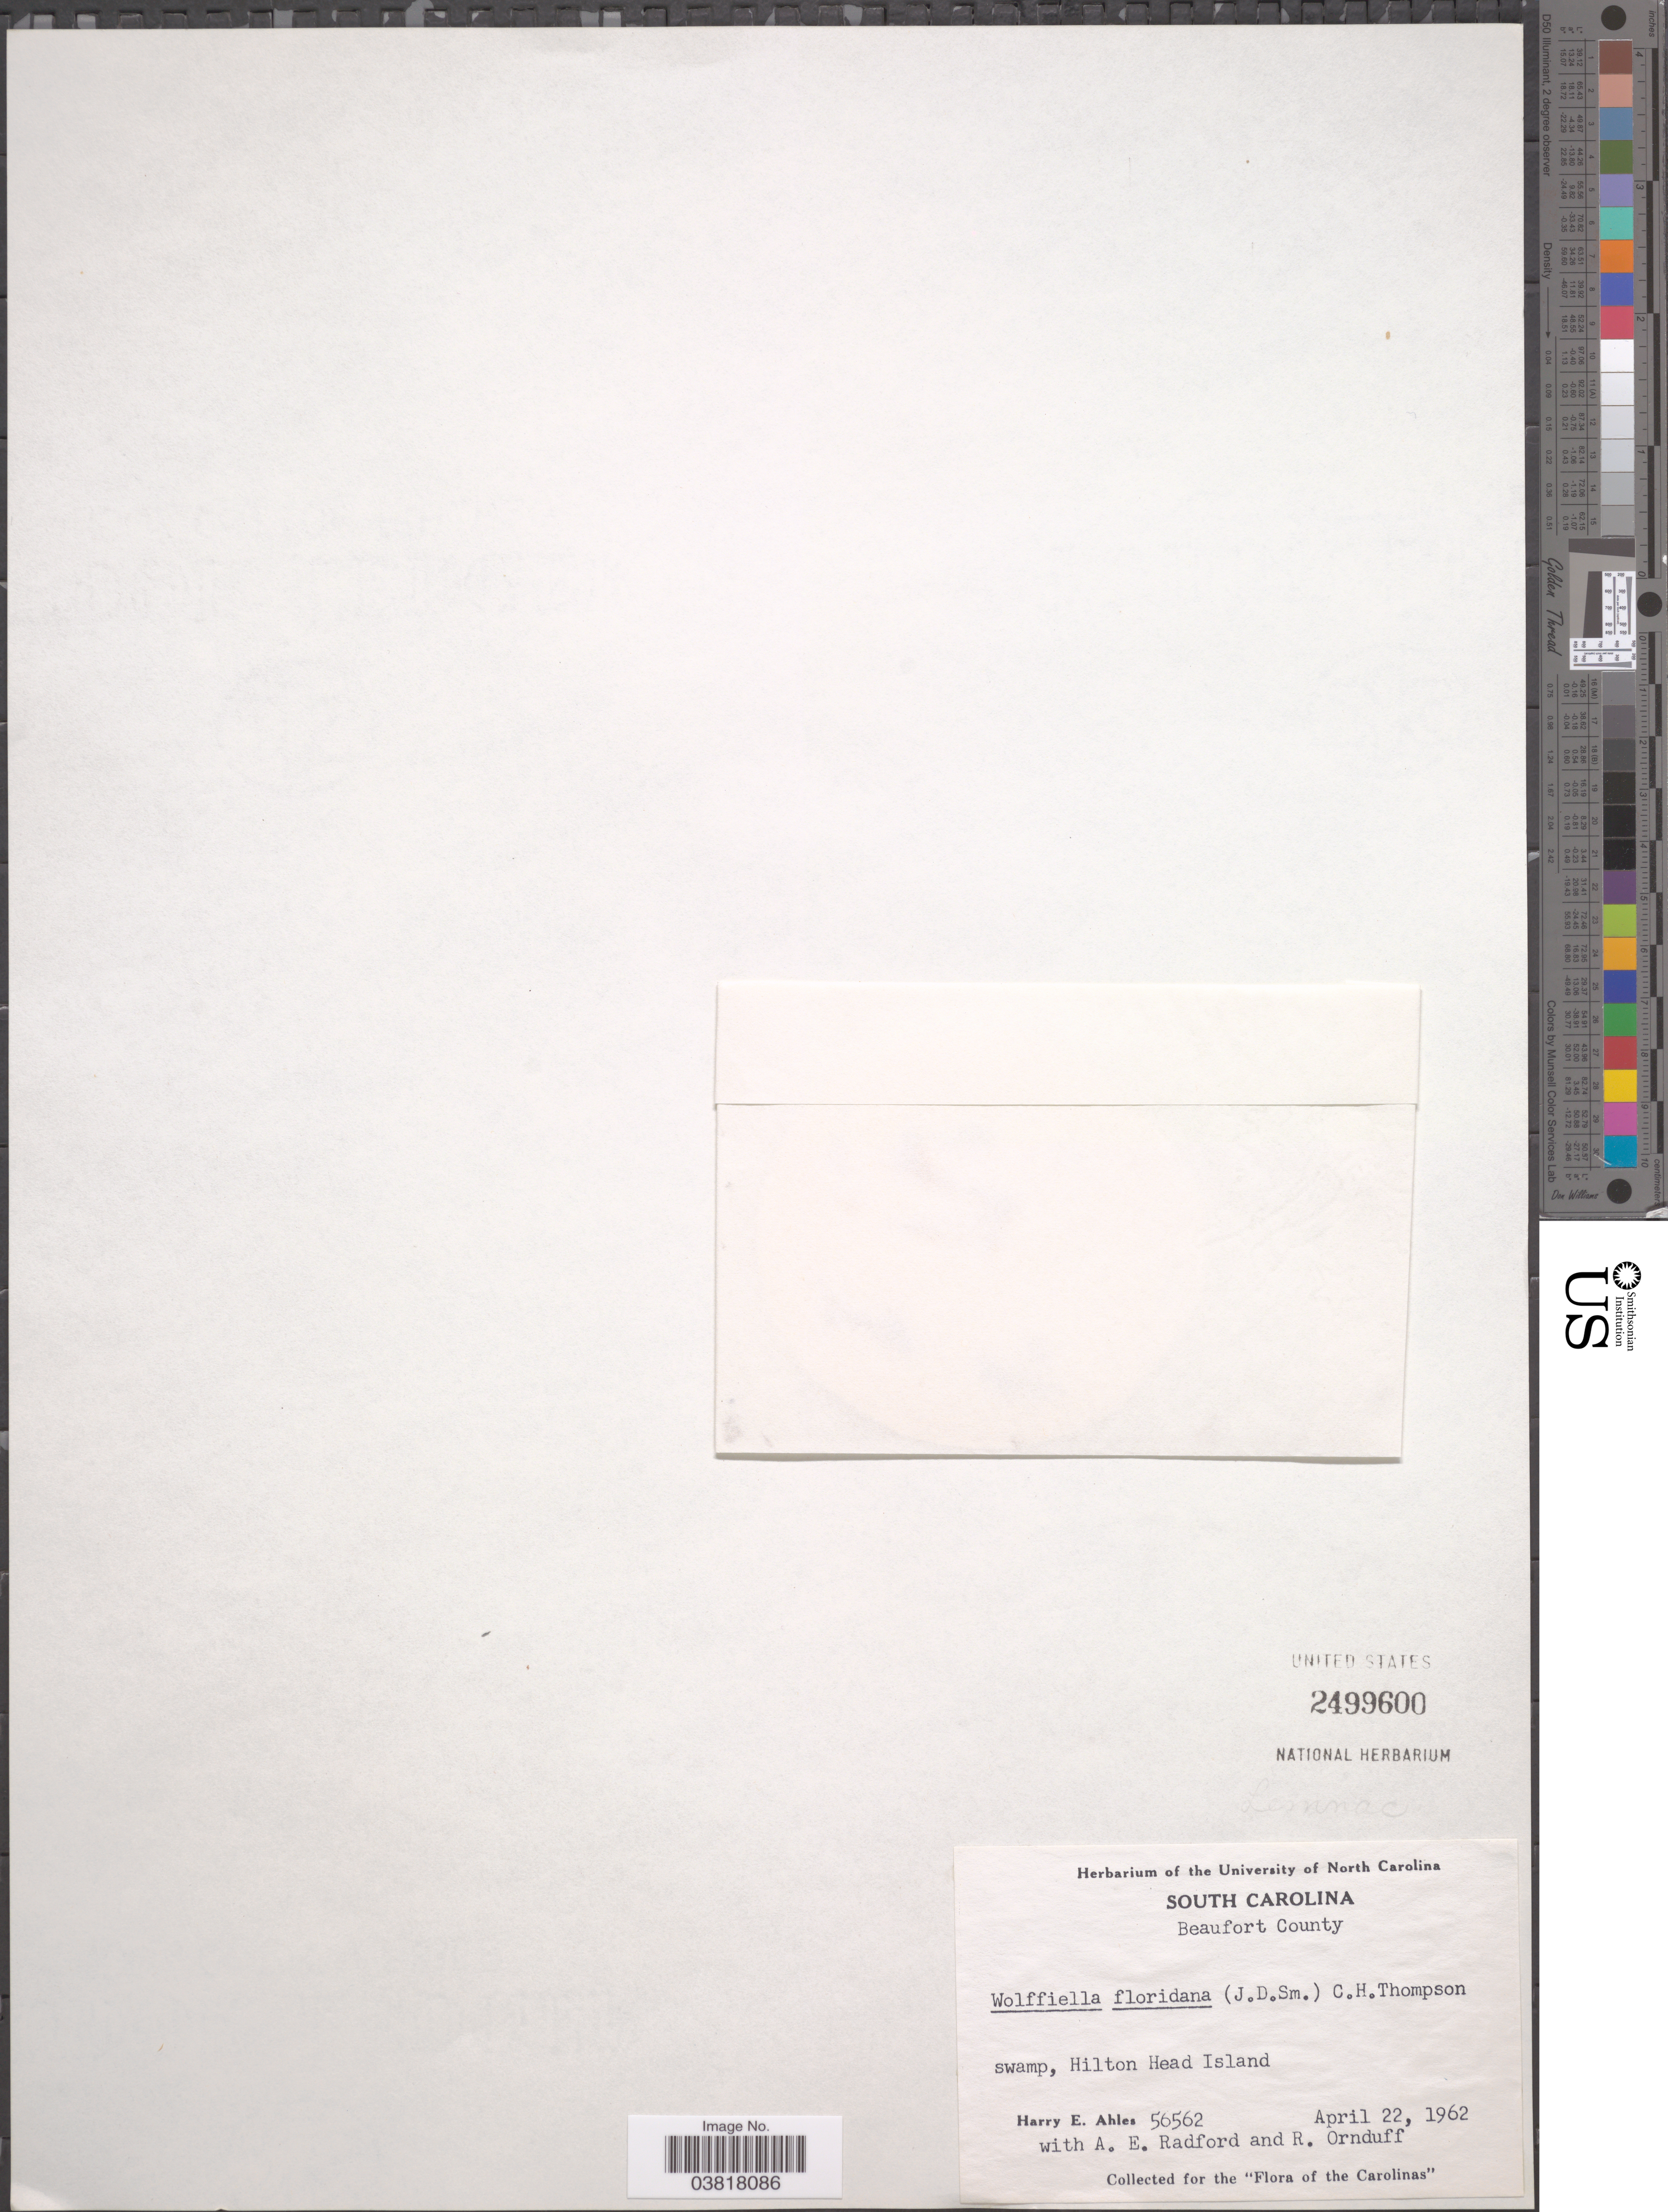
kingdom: Plantae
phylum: Tracheophyta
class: Liliopsida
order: Alismatales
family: Araceae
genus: Wolffiella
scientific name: Wolffiella floridana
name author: (Donn. Sm.) C.H. Thomps.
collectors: H. E. Ahles, A. E. Radford & R. Ornduff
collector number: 56562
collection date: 1962-04-22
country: United States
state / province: South Carolina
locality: Beaufort County. Hilton Head Island.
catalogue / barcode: US 2499600